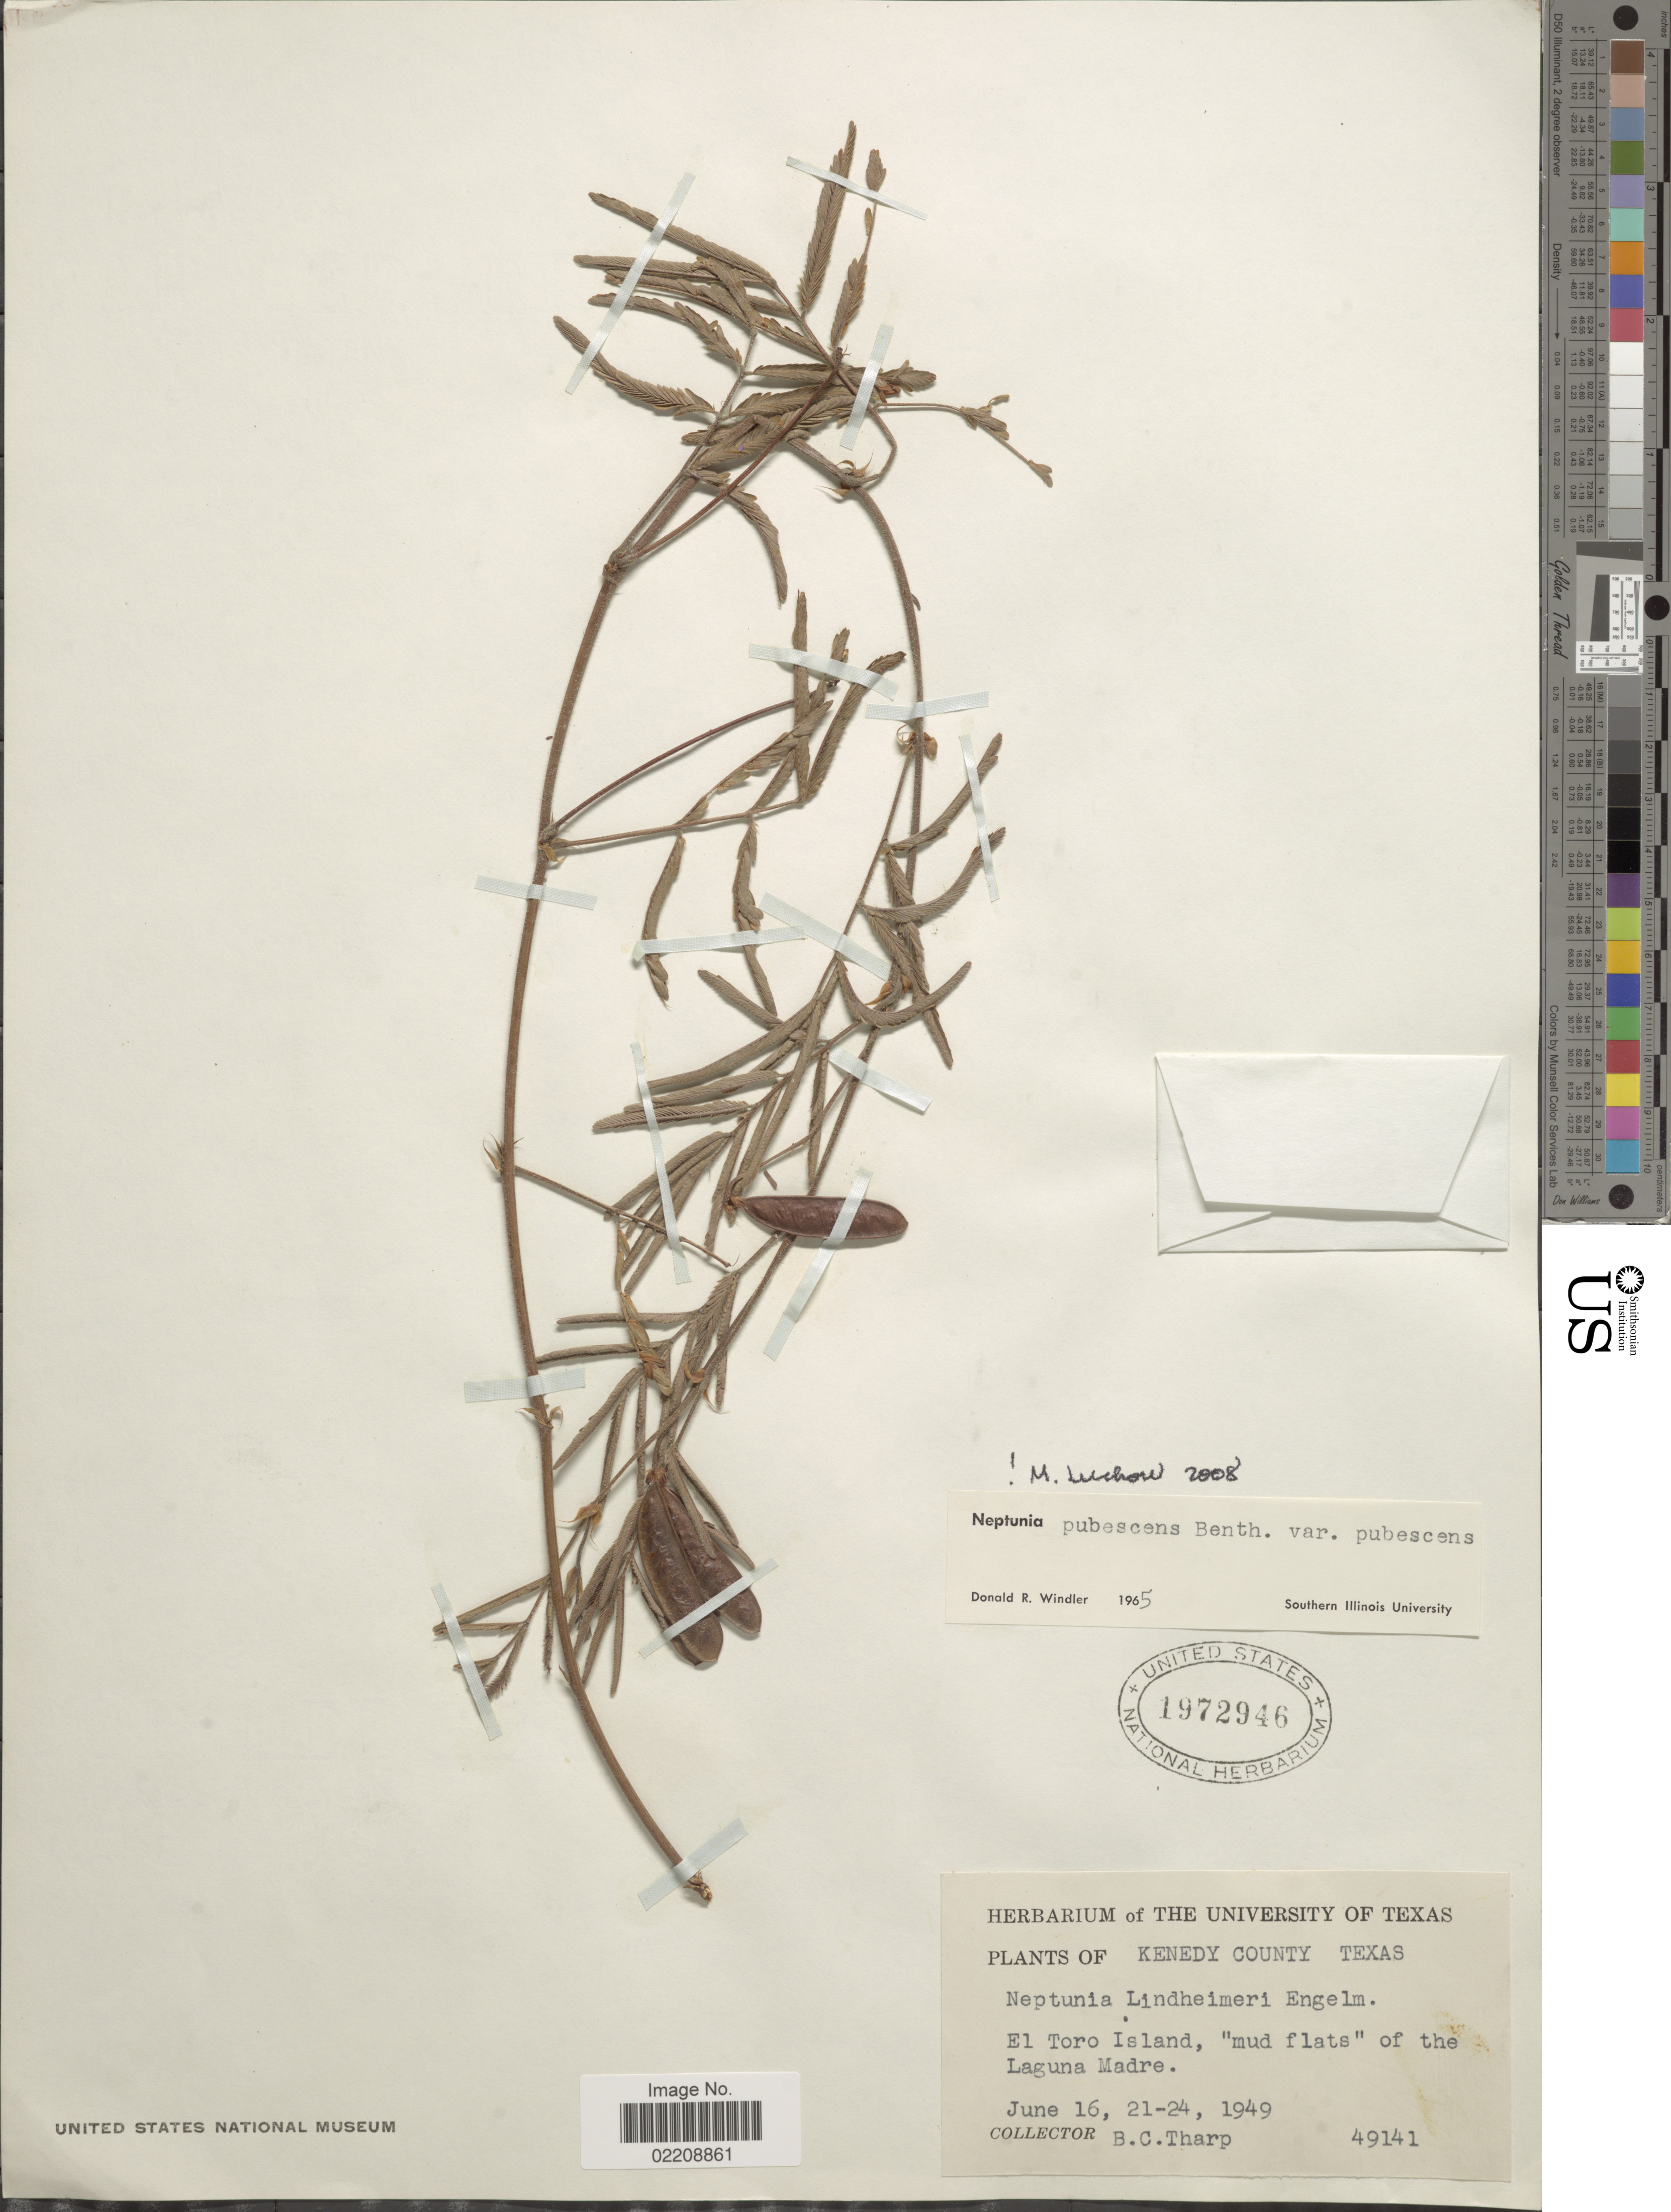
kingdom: Plantae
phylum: Tracheophyta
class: Magnoliopsida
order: Fabales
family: Fabaceae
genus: Neptunia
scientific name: Neptunia pubescens var. pubescens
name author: Benth.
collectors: B. C. Tharp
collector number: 49141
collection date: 1949-06-16/1949-06-24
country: United States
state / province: Texas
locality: Kenedy County, El Toro Island, mud flats of the Laguna Madre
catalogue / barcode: US 1972946